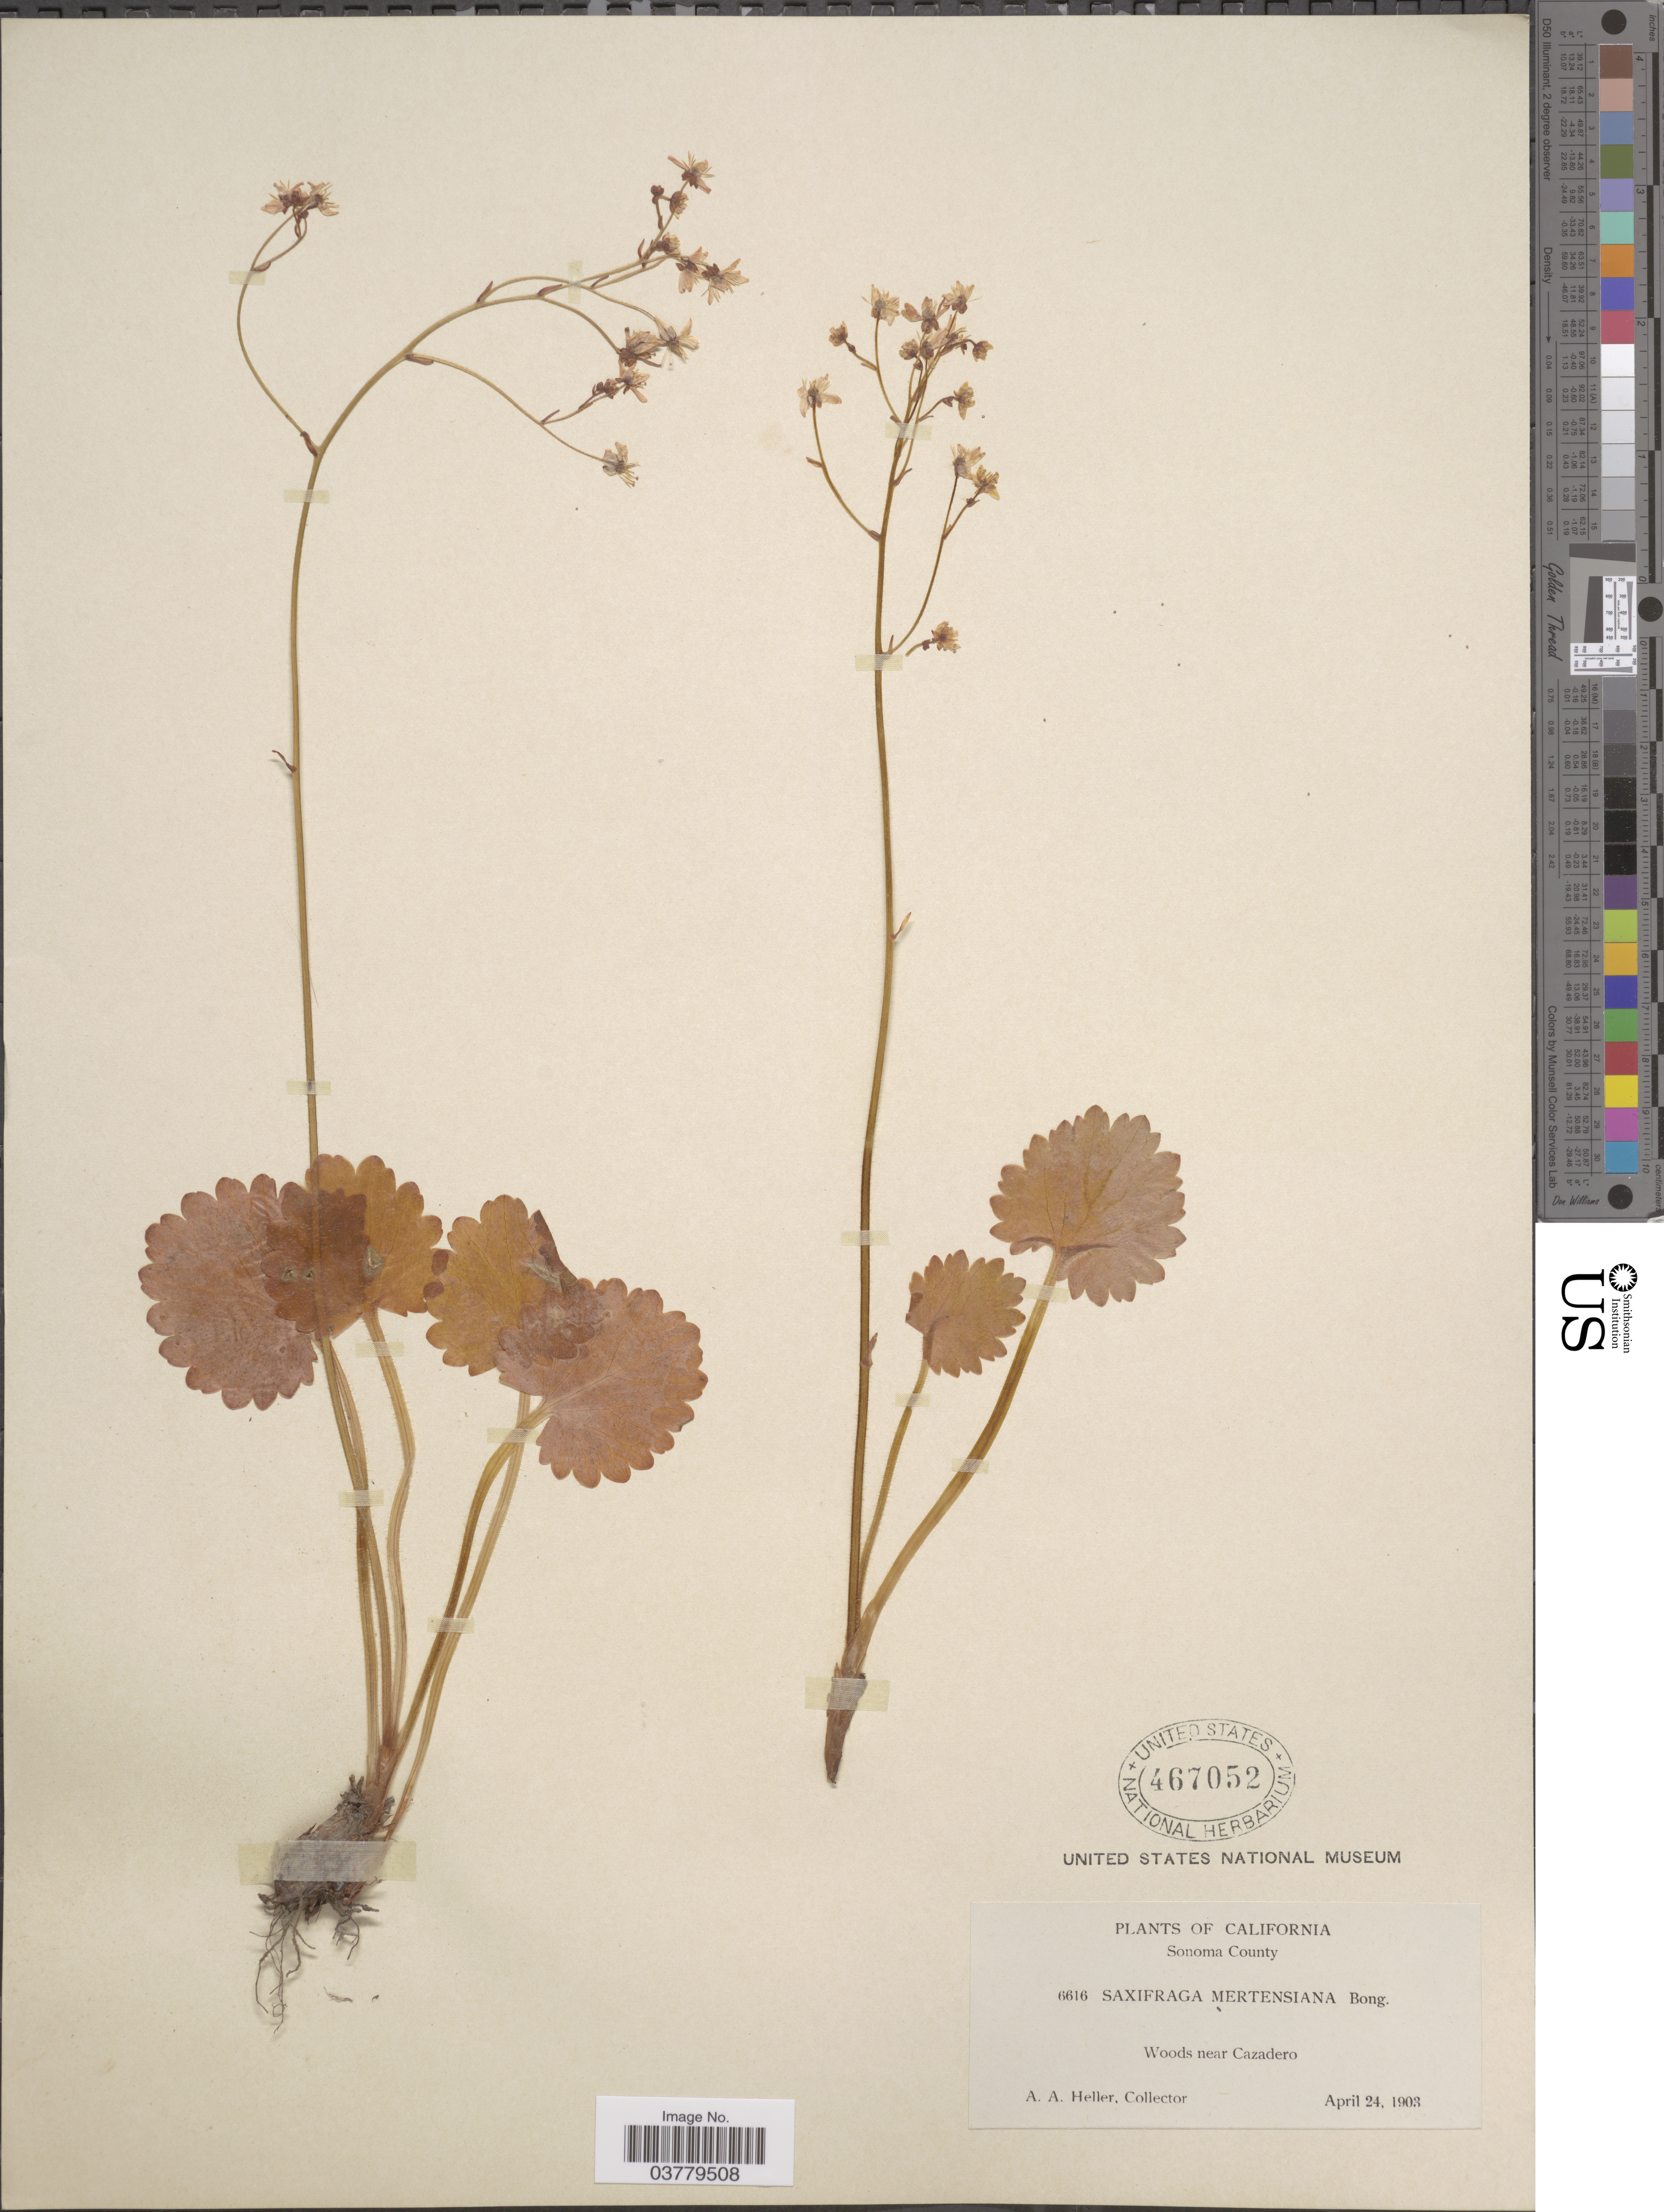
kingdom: Plantae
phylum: Tracheophyta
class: Magnoliopsida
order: Saxifragales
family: Saxifragaceae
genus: Saxifraga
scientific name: Saxifraga mertensiana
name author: Bong.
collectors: A. A. Heller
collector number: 6616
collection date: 1903-04-24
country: United States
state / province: California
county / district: Sonoma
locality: Sonoma County. Woods near Cazadero.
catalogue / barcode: US 467052